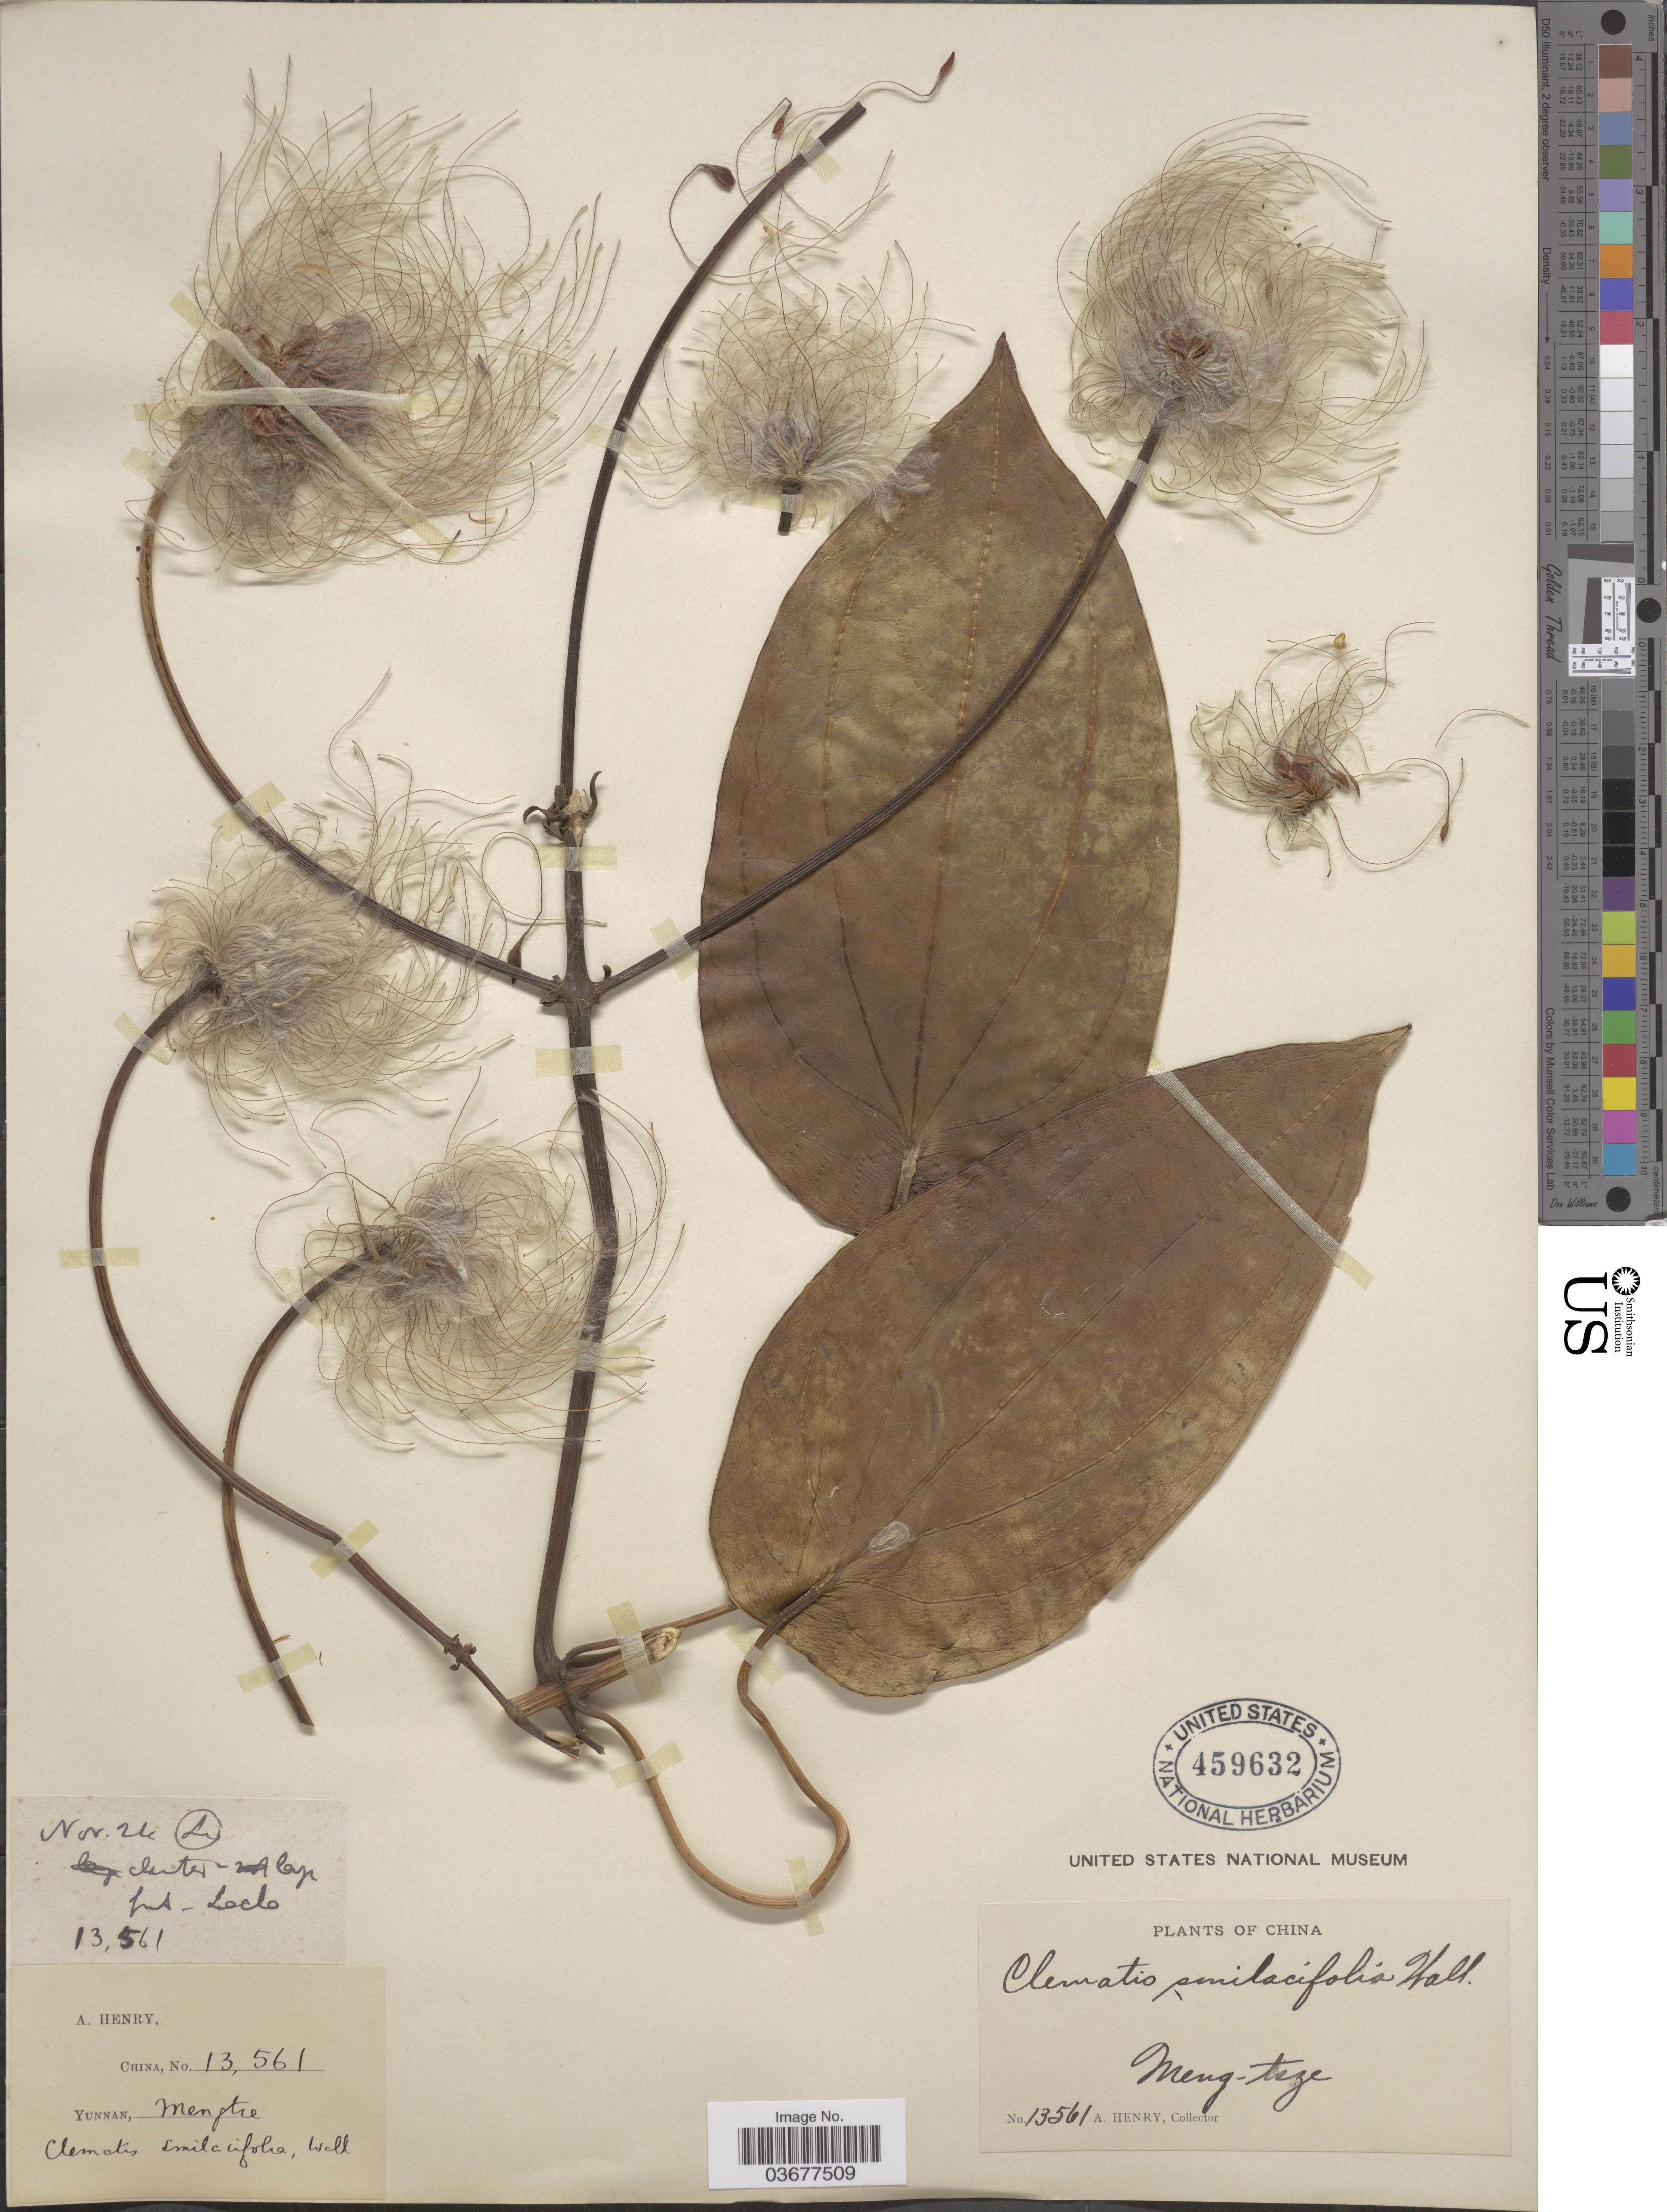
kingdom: Plantae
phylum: Tracheophyta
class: Magnoliopsida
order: Ranunculales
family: Ranunculaceae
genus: Clematis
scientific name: Clematis smilacifolia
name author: Wall.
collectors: A. Henry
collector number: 13561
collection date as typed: Transcribed d/m/y: /11/24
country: China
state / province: Yunnan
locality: Meng-tsze.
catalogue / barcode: US 459632